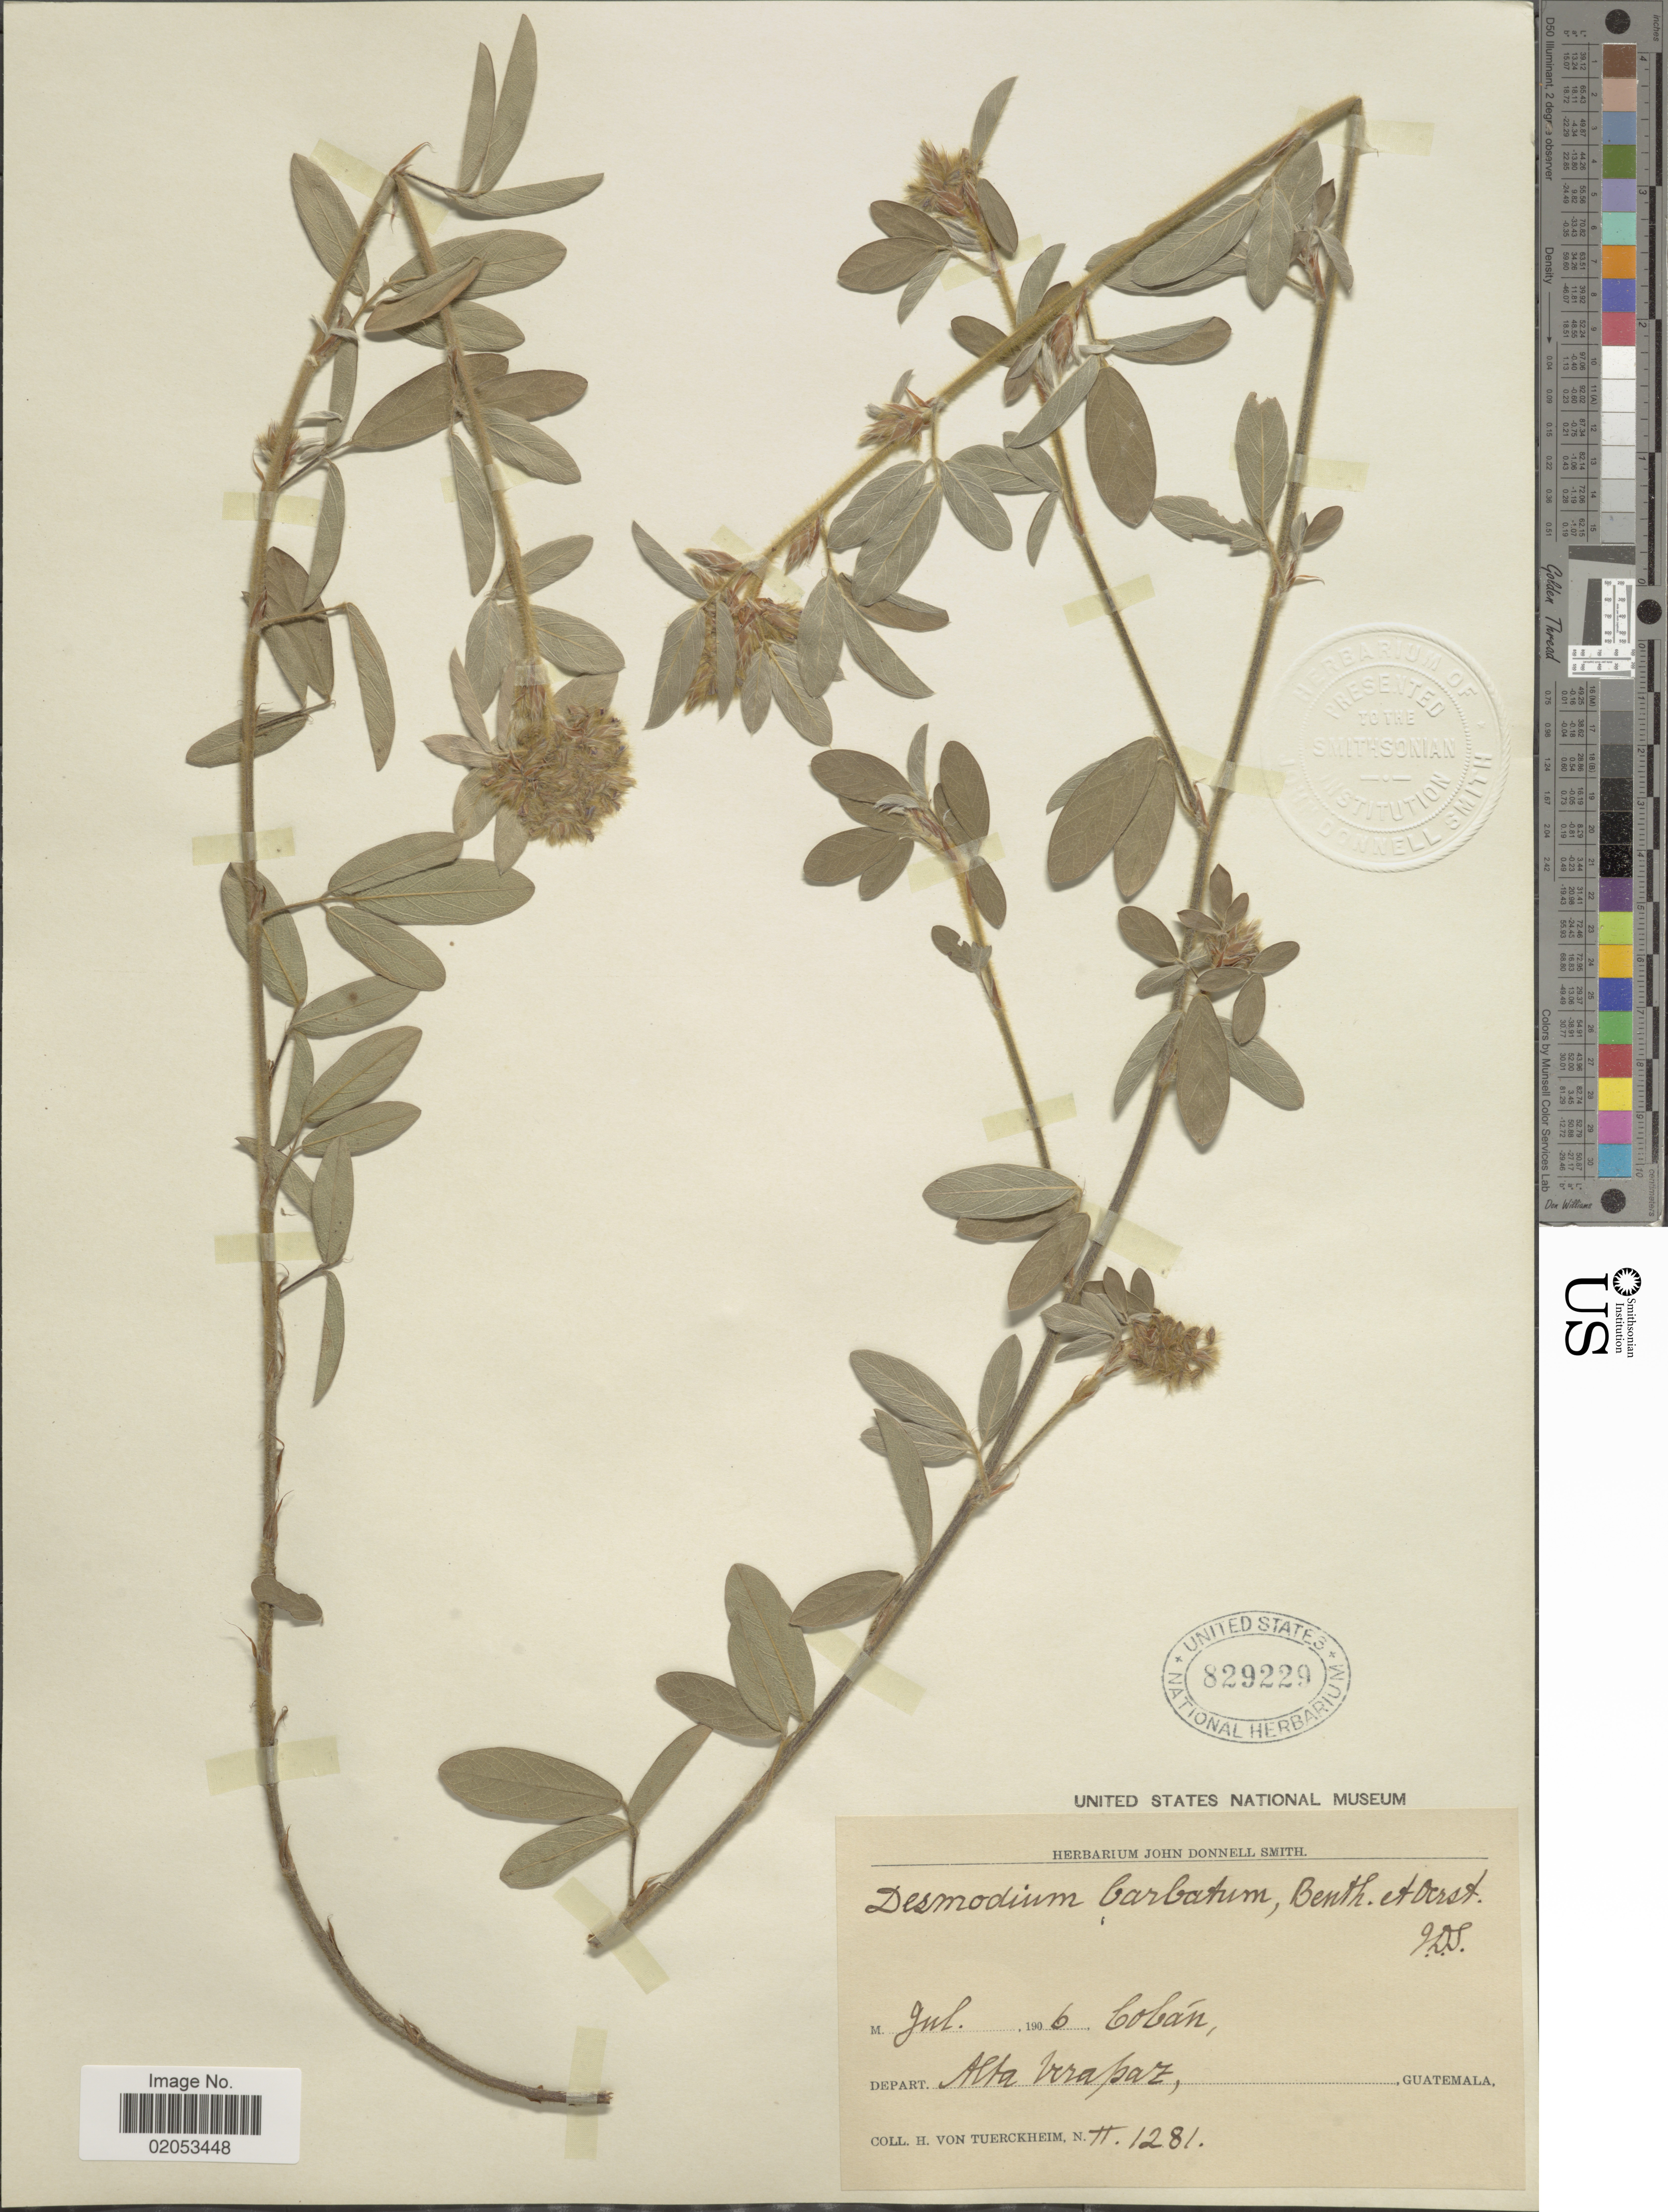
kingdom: Plantae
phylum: Tracheophyta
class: Magnoliopsida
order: Fabales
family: Fabaceae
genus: Grona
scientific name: Grona barbata var. barbata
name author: (L.) H. Ohashi & K. Ohashi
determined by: Strong, Mark T., (BOT), Smithsonian Institution - National Museum of Natural History (UNITED STATES)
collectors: H. von Türckheim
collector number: II. 1281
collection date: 1906-07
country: Guatemala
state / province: Alta Verapaz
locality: Cobán, Depart. Alta Verapaz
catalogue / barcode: US 829229